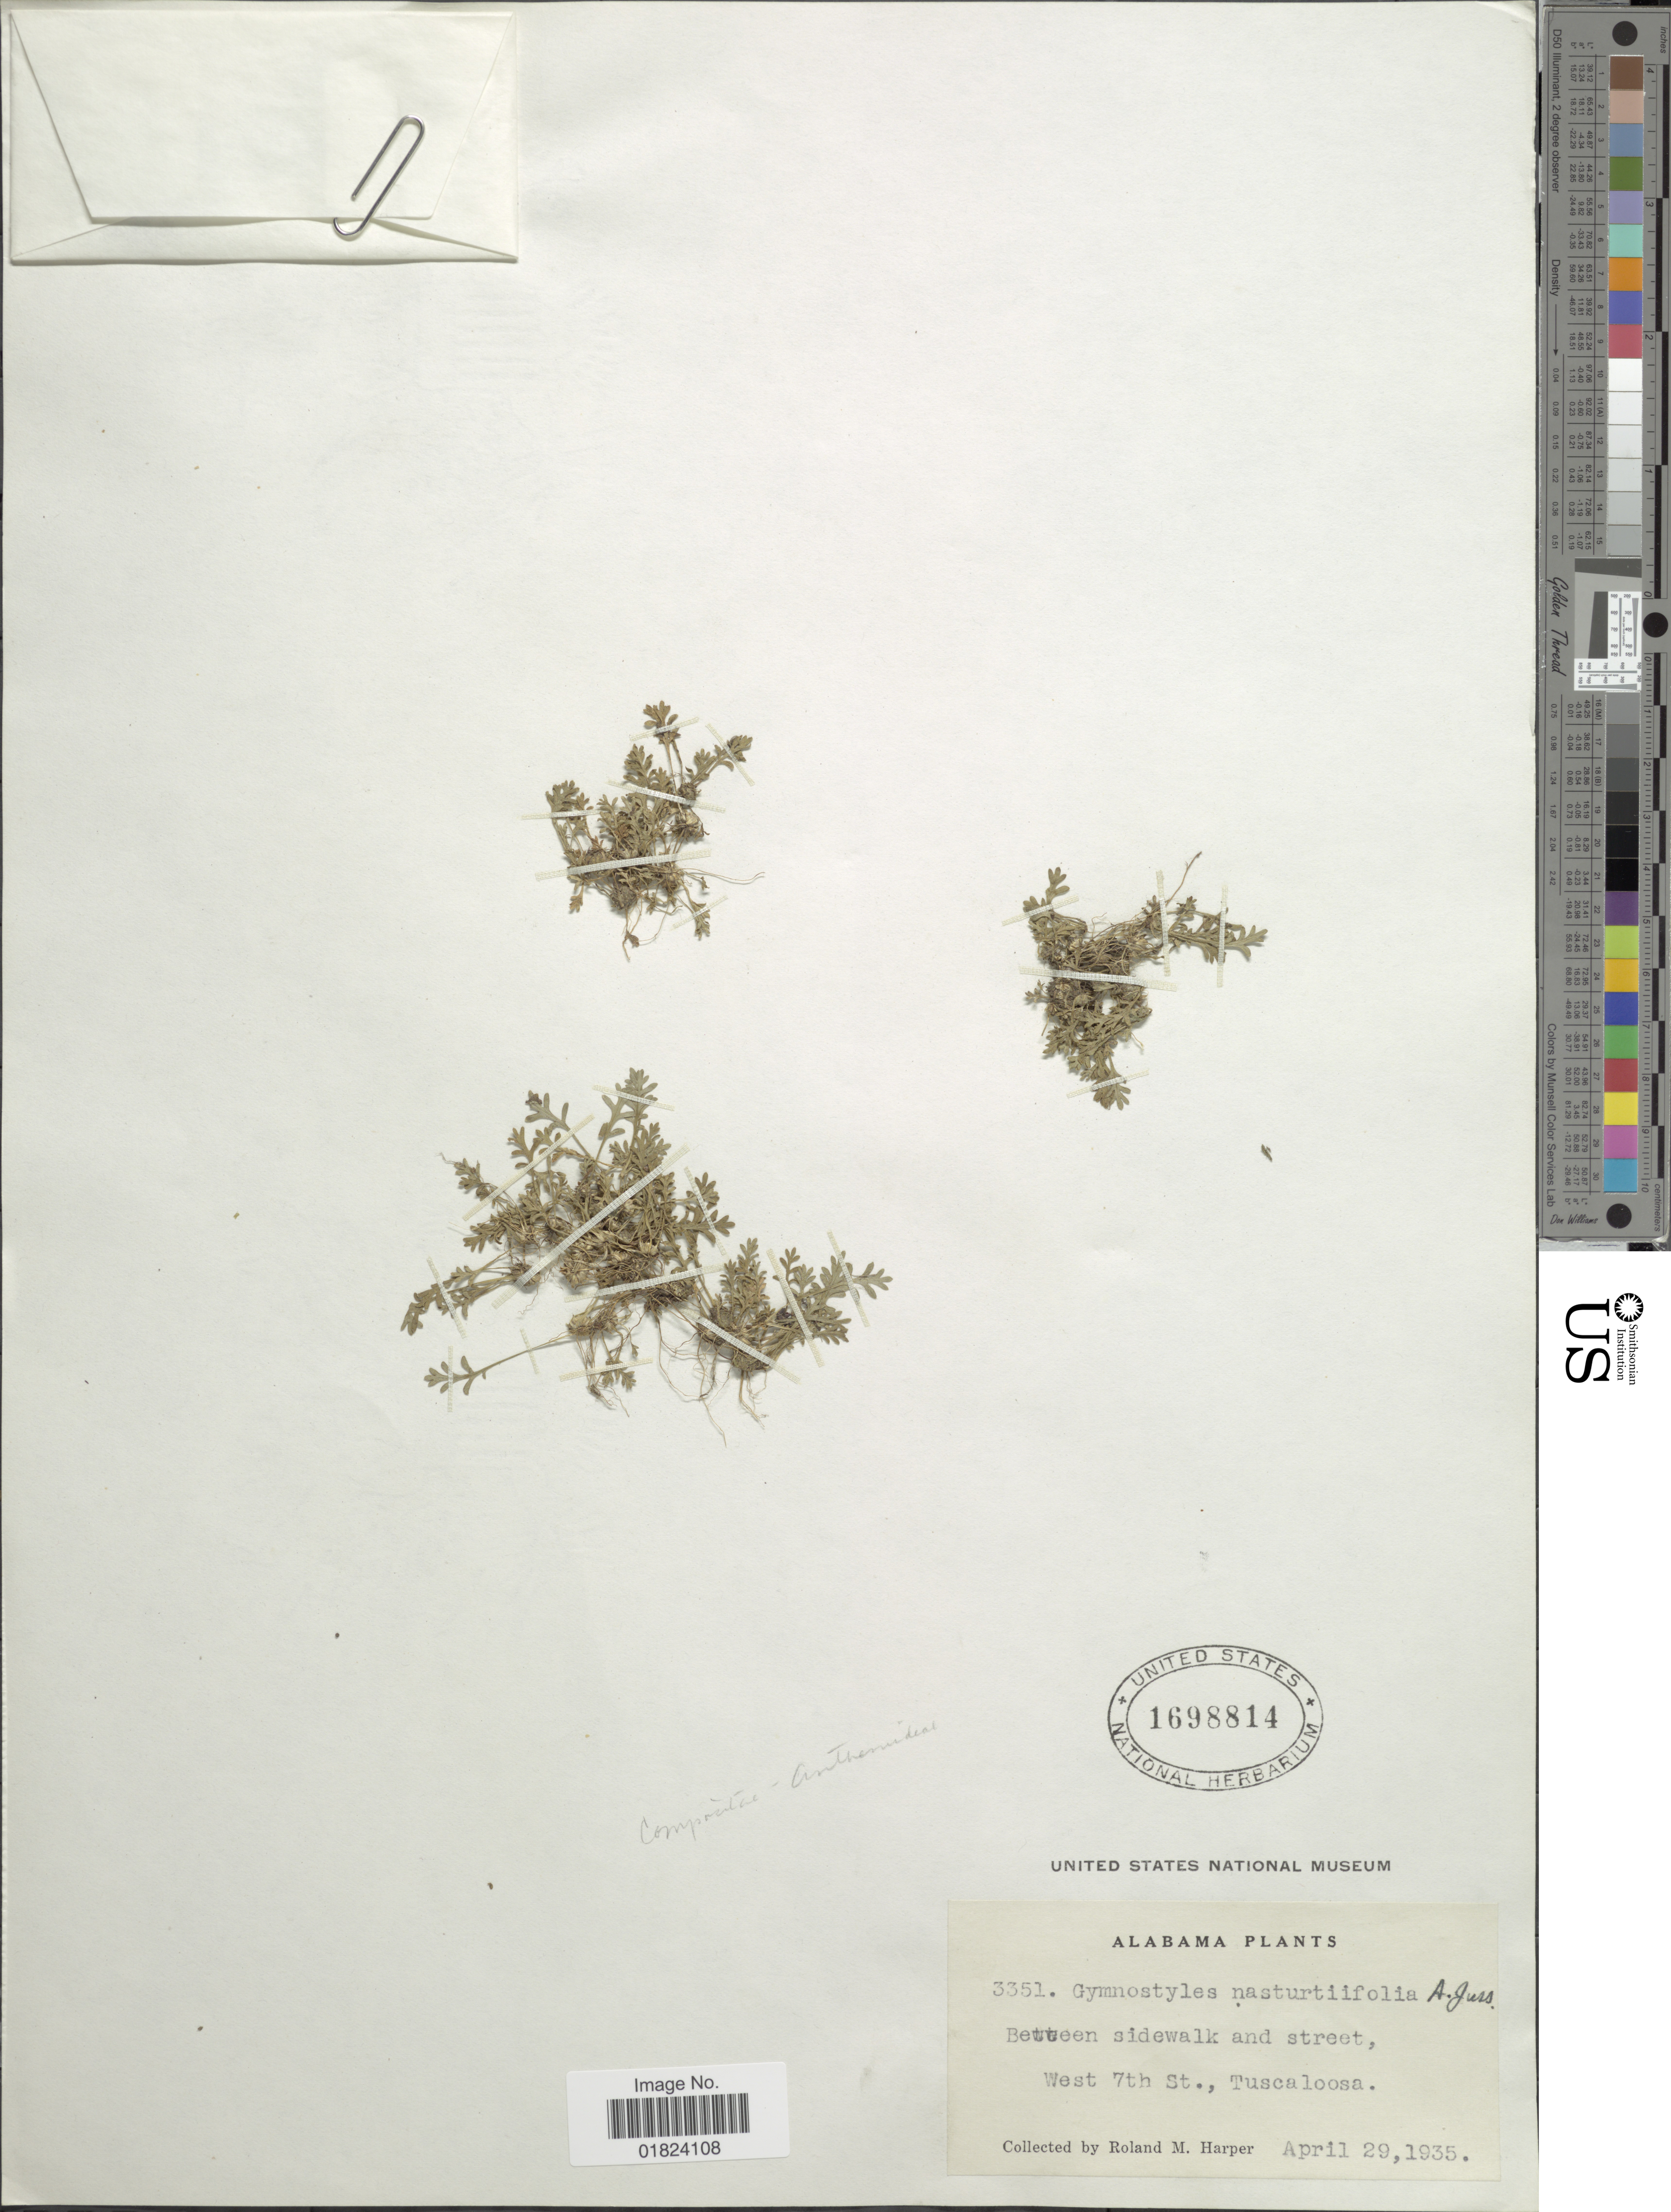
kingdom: Plantae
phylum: Tracheophyta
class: Magnoliopsida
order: Asterales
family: Asteraceae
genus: Soliva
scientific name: Soliva nasturtiifolia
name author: (Juss.) DC.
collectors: R. M. Harper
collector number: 3351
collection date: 1935-04-29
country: United States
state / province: Alabama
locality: Between sidewalk and street, West 7th St., Tuscaloosa.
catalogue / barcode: US 1698814